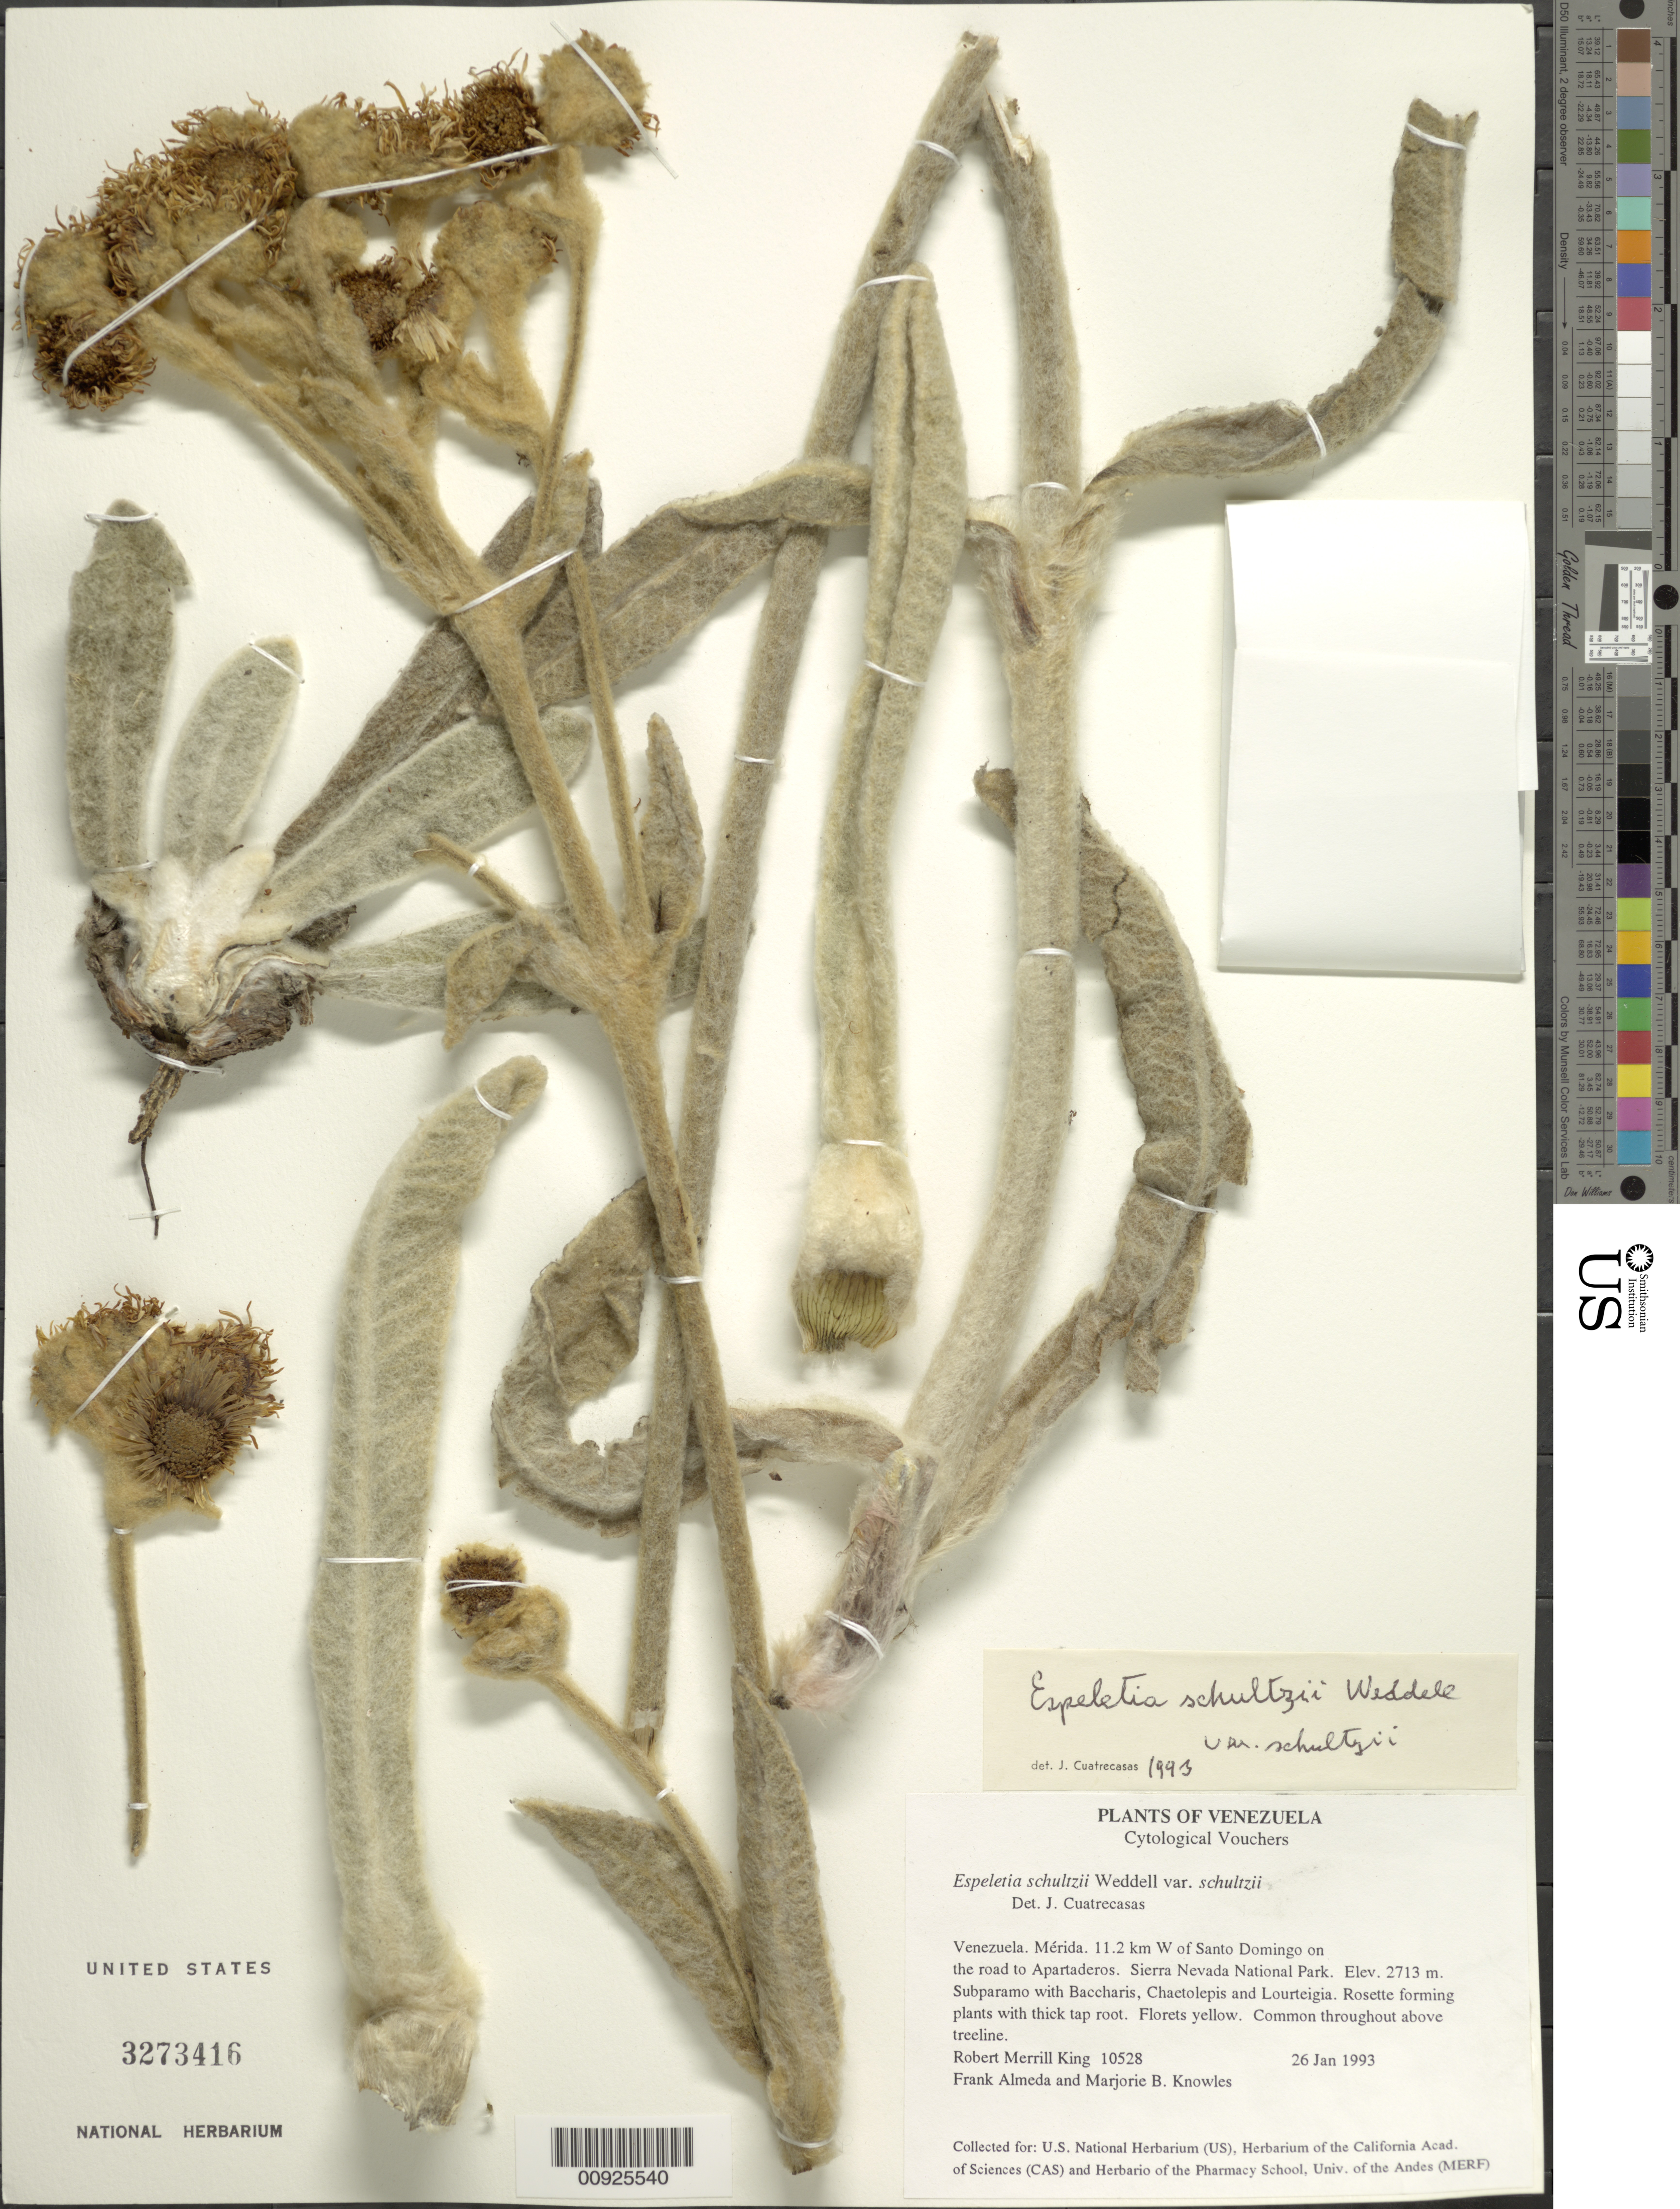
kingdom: Plantae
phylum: Tracheophyta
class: Magnoliopsida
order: Asterales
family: Asteraceae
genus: Espeletia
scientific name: Espeletia schultzii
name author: Wedd.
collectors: R. M. King, F. Almeda & M. B. Knowles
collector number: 10419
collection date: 1993-01-17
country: Venezuela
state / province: Mérida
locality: Parque Nacional Sierra de la Culata, about 58 km E of Mérida and about 3 km E of Apartaderos.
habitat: Páramo with Espeletia, Hypericum, Acaena, Stevia lucida, Lupinus and Echeveria.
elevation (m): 3502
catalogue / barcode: US 3273416